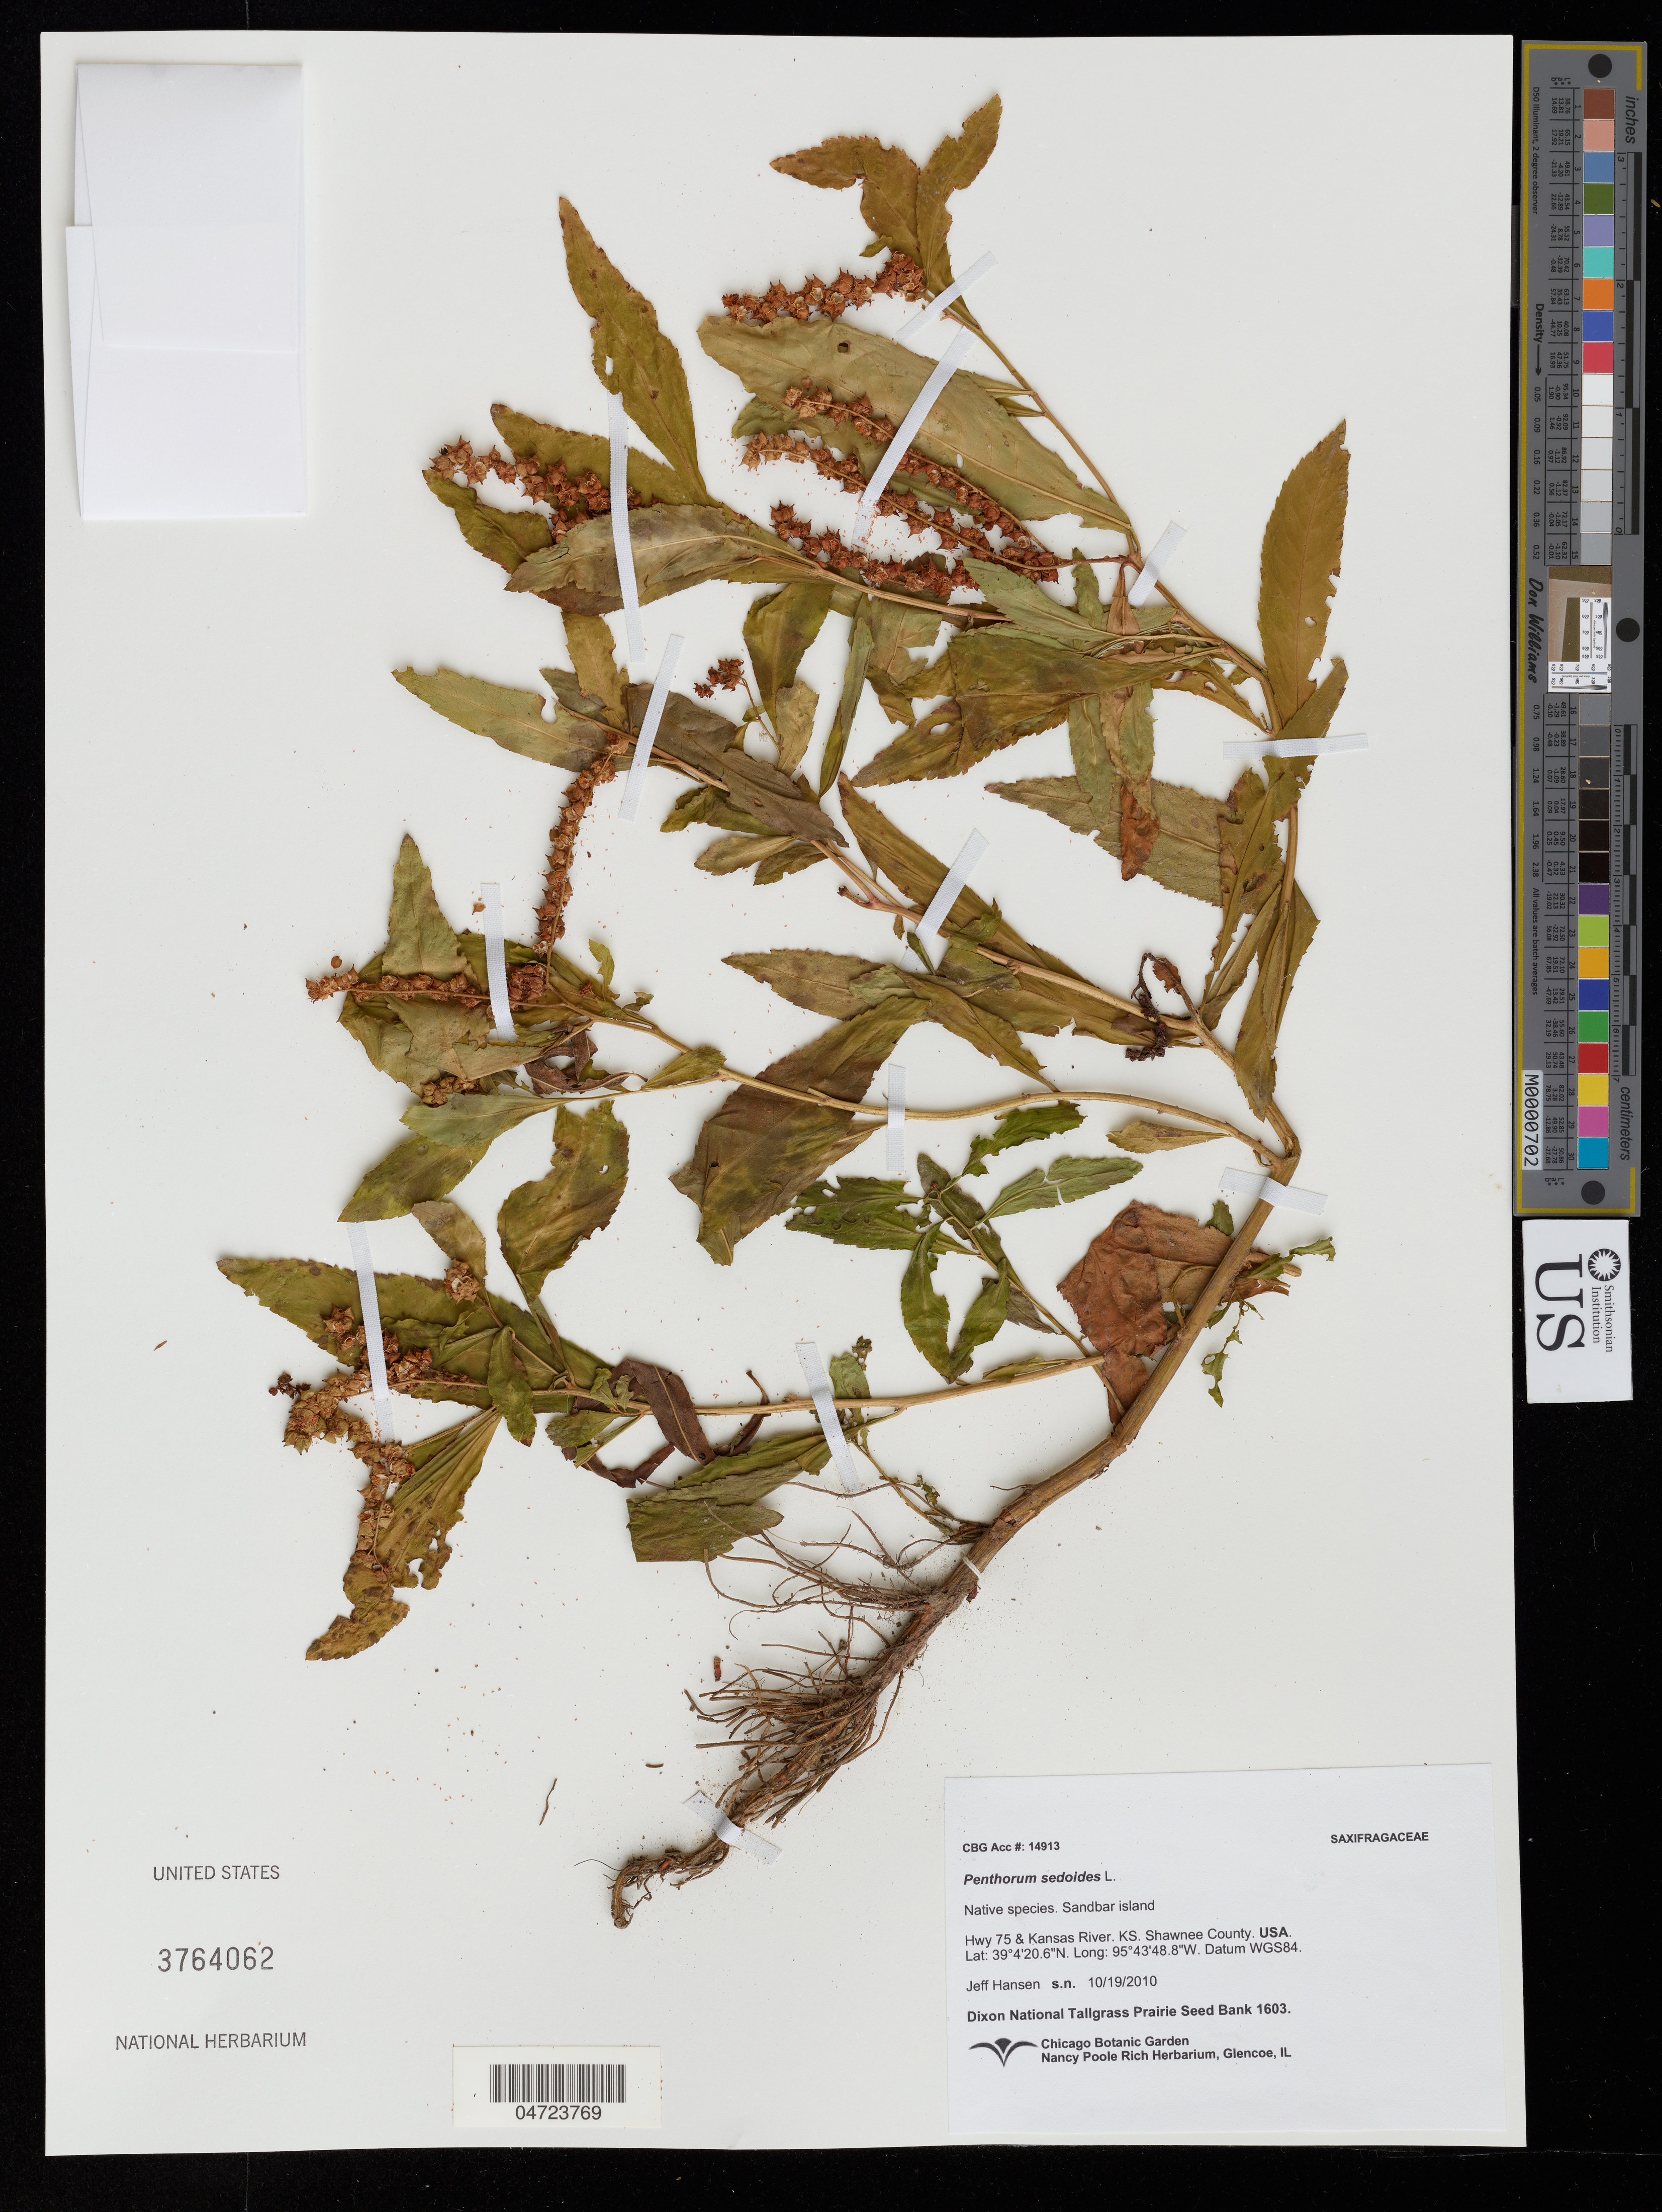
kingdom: Plantae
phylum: Tracheophyta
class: Magnoliopsida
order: Saxifragales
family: Penthoraceae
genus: Penthorum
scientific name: Penthorum sedoides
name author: L.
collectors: J. Hansen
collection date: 2010-10-19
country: United States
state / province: Kansas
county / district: Shawnee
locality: Hwy 75 & Kansas River. Shawnee County.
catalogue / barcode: US 3764062